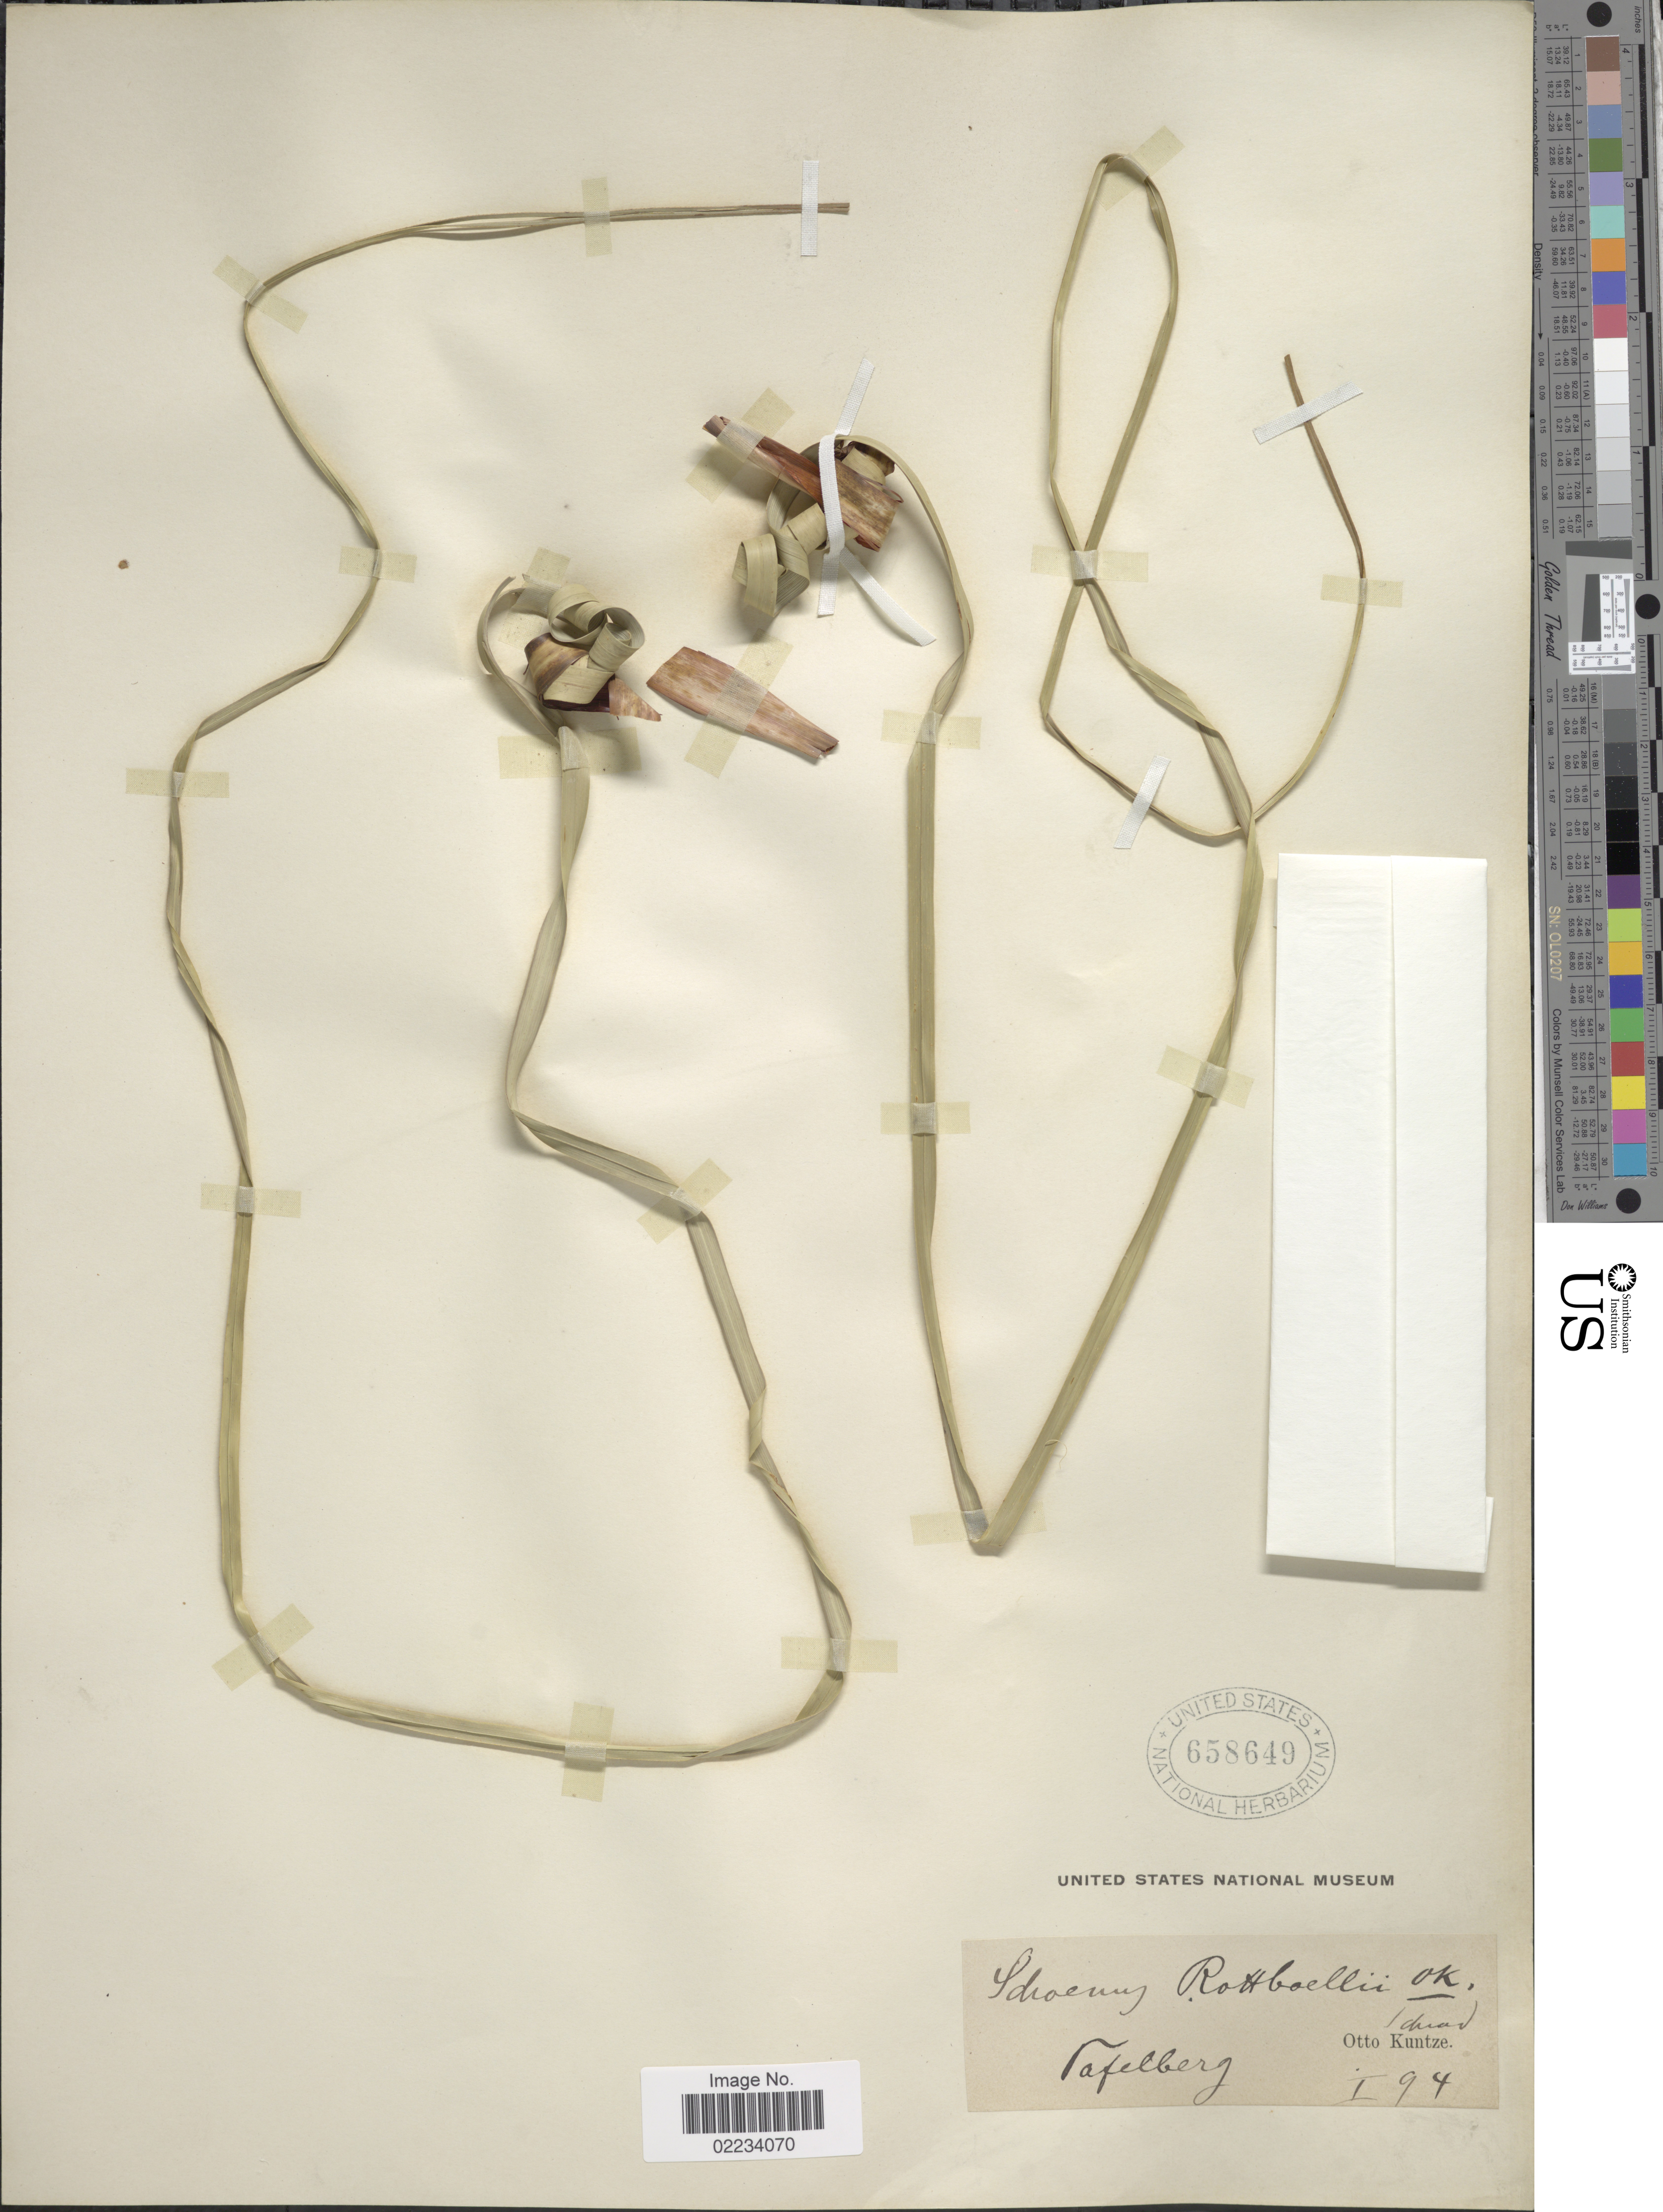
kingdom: Plantae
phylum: Tracheophyta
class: Liliopsida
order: Poales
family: Cyperaceae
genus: Tetraria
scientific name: Tetraria bromoides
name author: (Lam.) H. Pfeiff.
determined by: Strong, Mark T., (BOT), Smithsonian Institution - National Museum of Natural History (UNITED STATES)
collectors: C.E.O. Kuntze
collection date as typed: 19 Jan 1894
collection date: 1894-01-19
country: South Africa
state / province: Western Cape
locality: Tafelberg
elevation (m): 1000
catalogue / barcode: US 658649